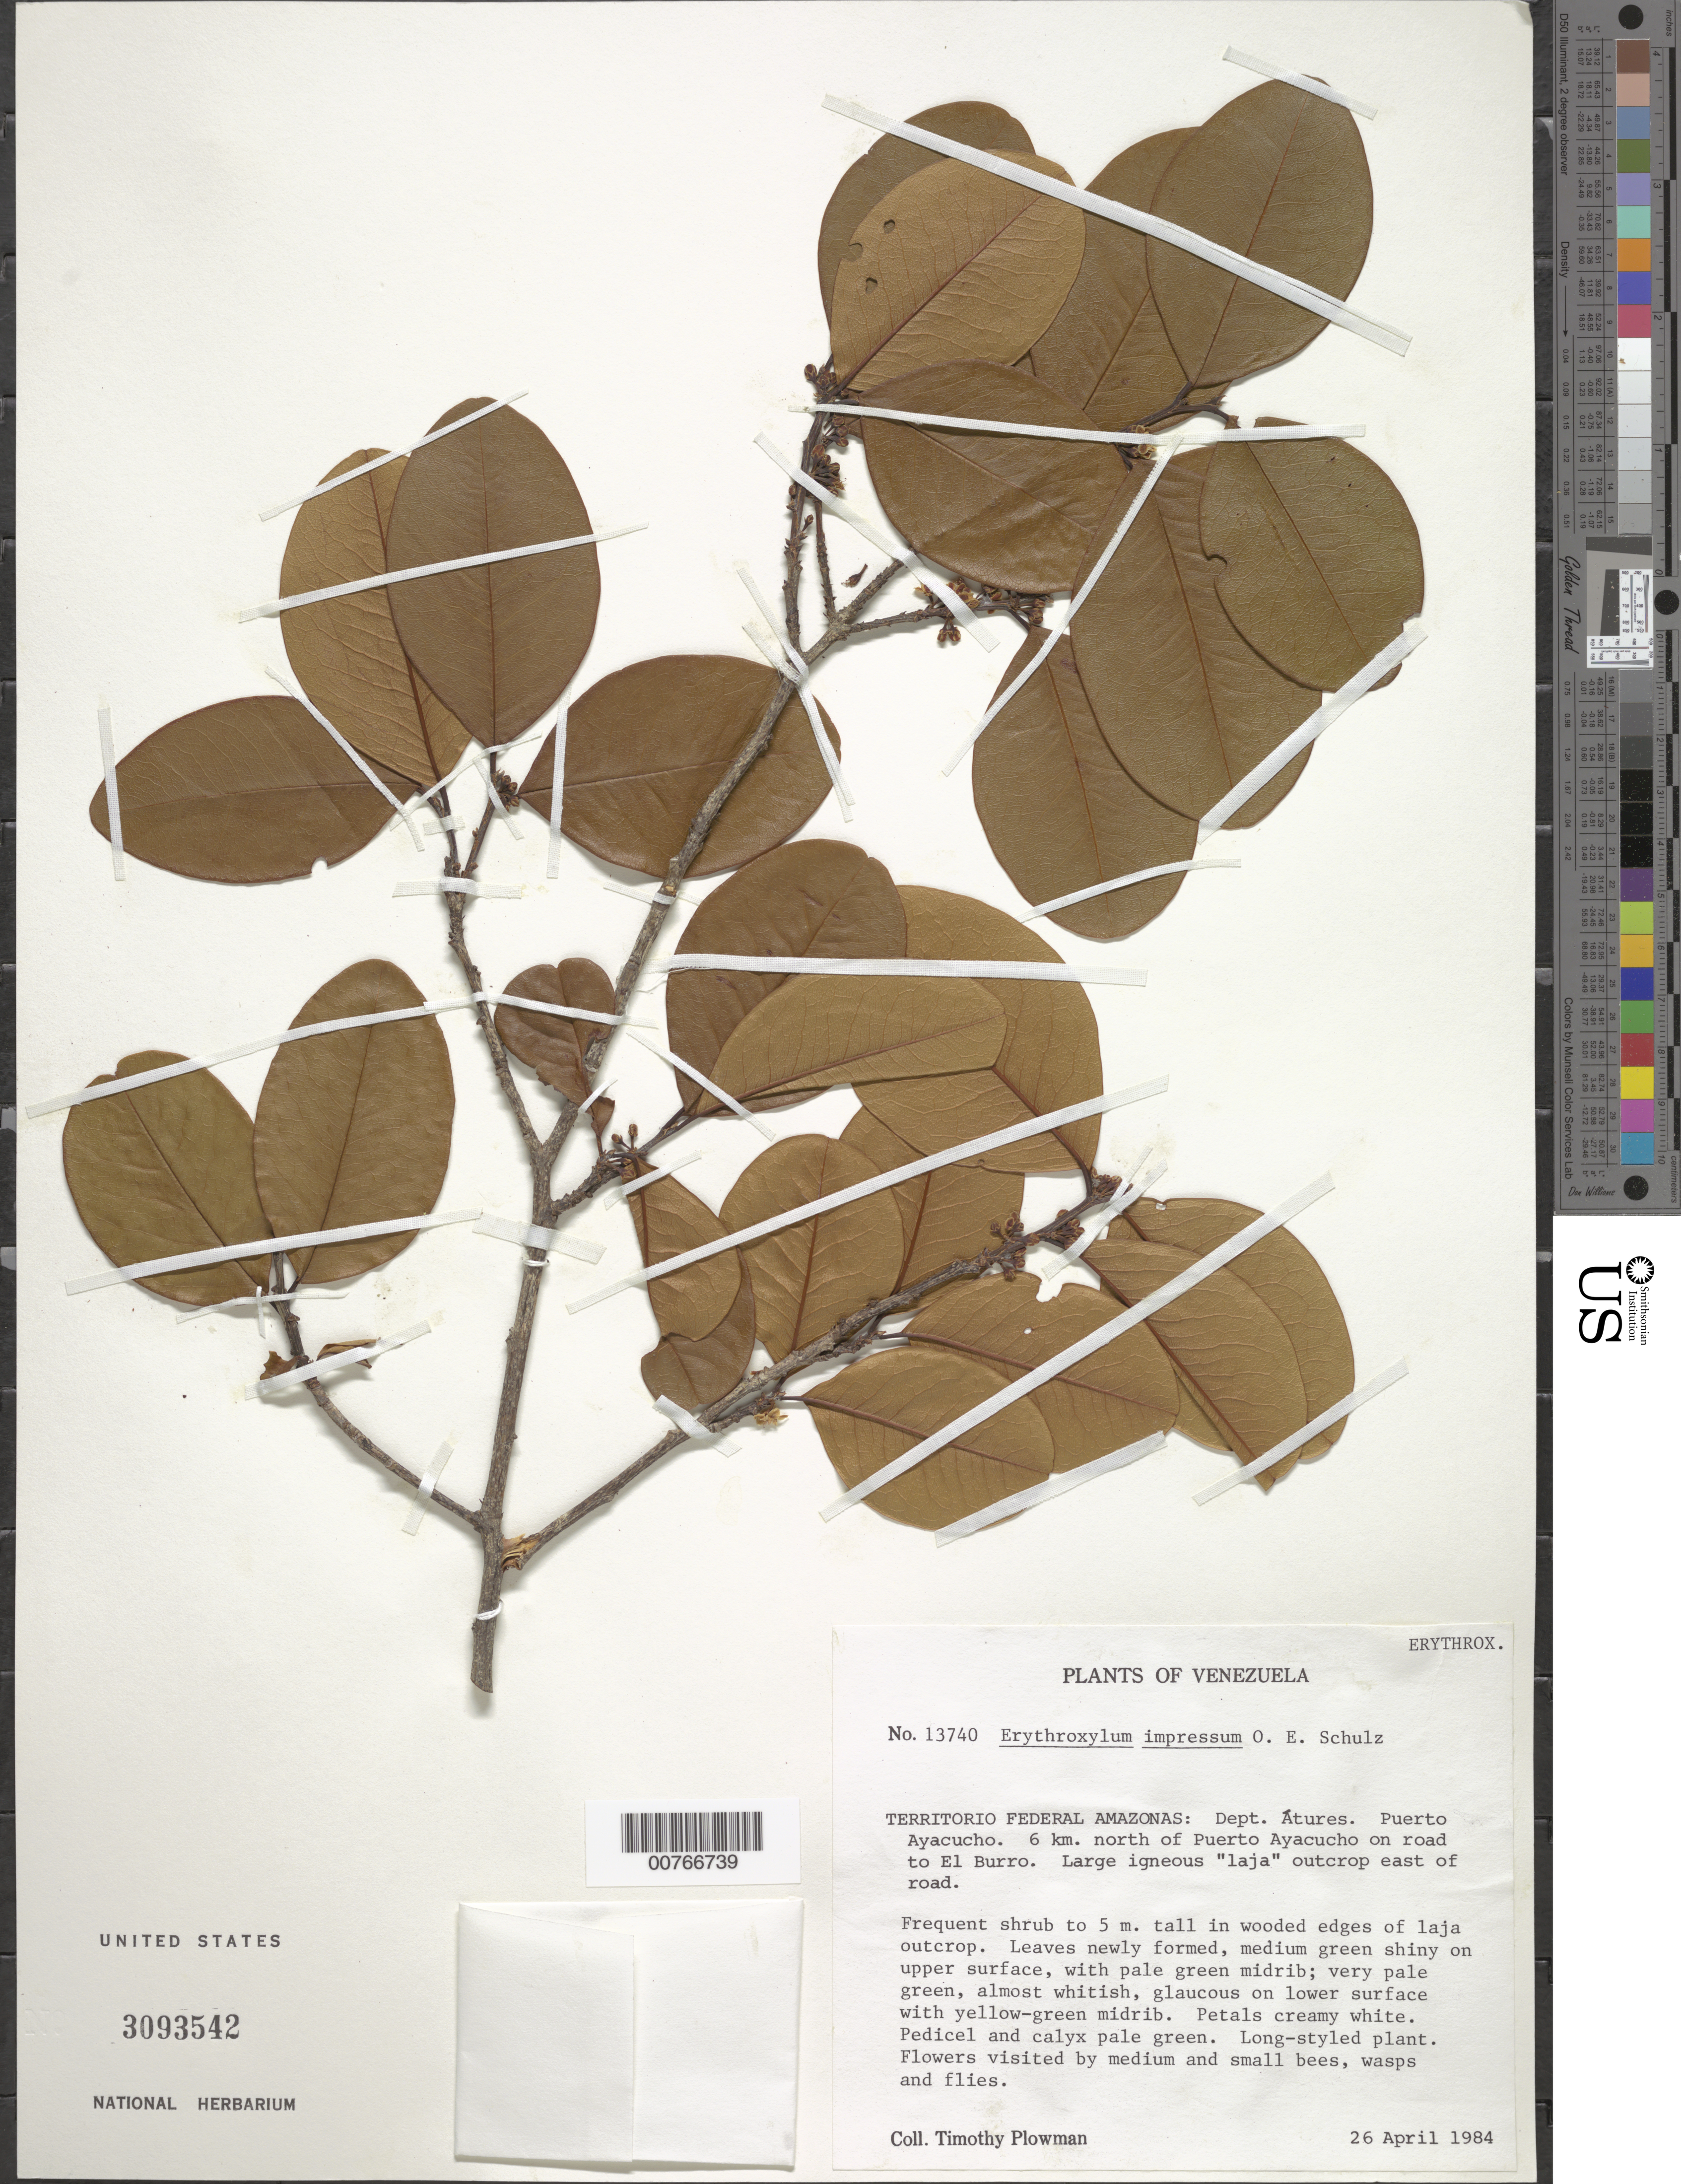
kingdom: Plantae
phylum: Tracheophyta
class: Magnoliopsida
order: Malpighiales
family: Erythroxylaceae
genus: Erythroxylum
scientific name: Erythroxylum impressum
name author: O.E. Schulz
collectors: T. Plowman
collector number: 13740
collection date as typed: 26-Apr-84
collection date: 1984-04-26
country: Venezuela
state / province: Amazonas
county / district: Atures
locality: Puerto Ayacucho, 6 km N of, on road to El Burro, on outcrop E of road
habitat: Edge of large igneous "laja" outcrop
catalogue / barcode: US 3093542